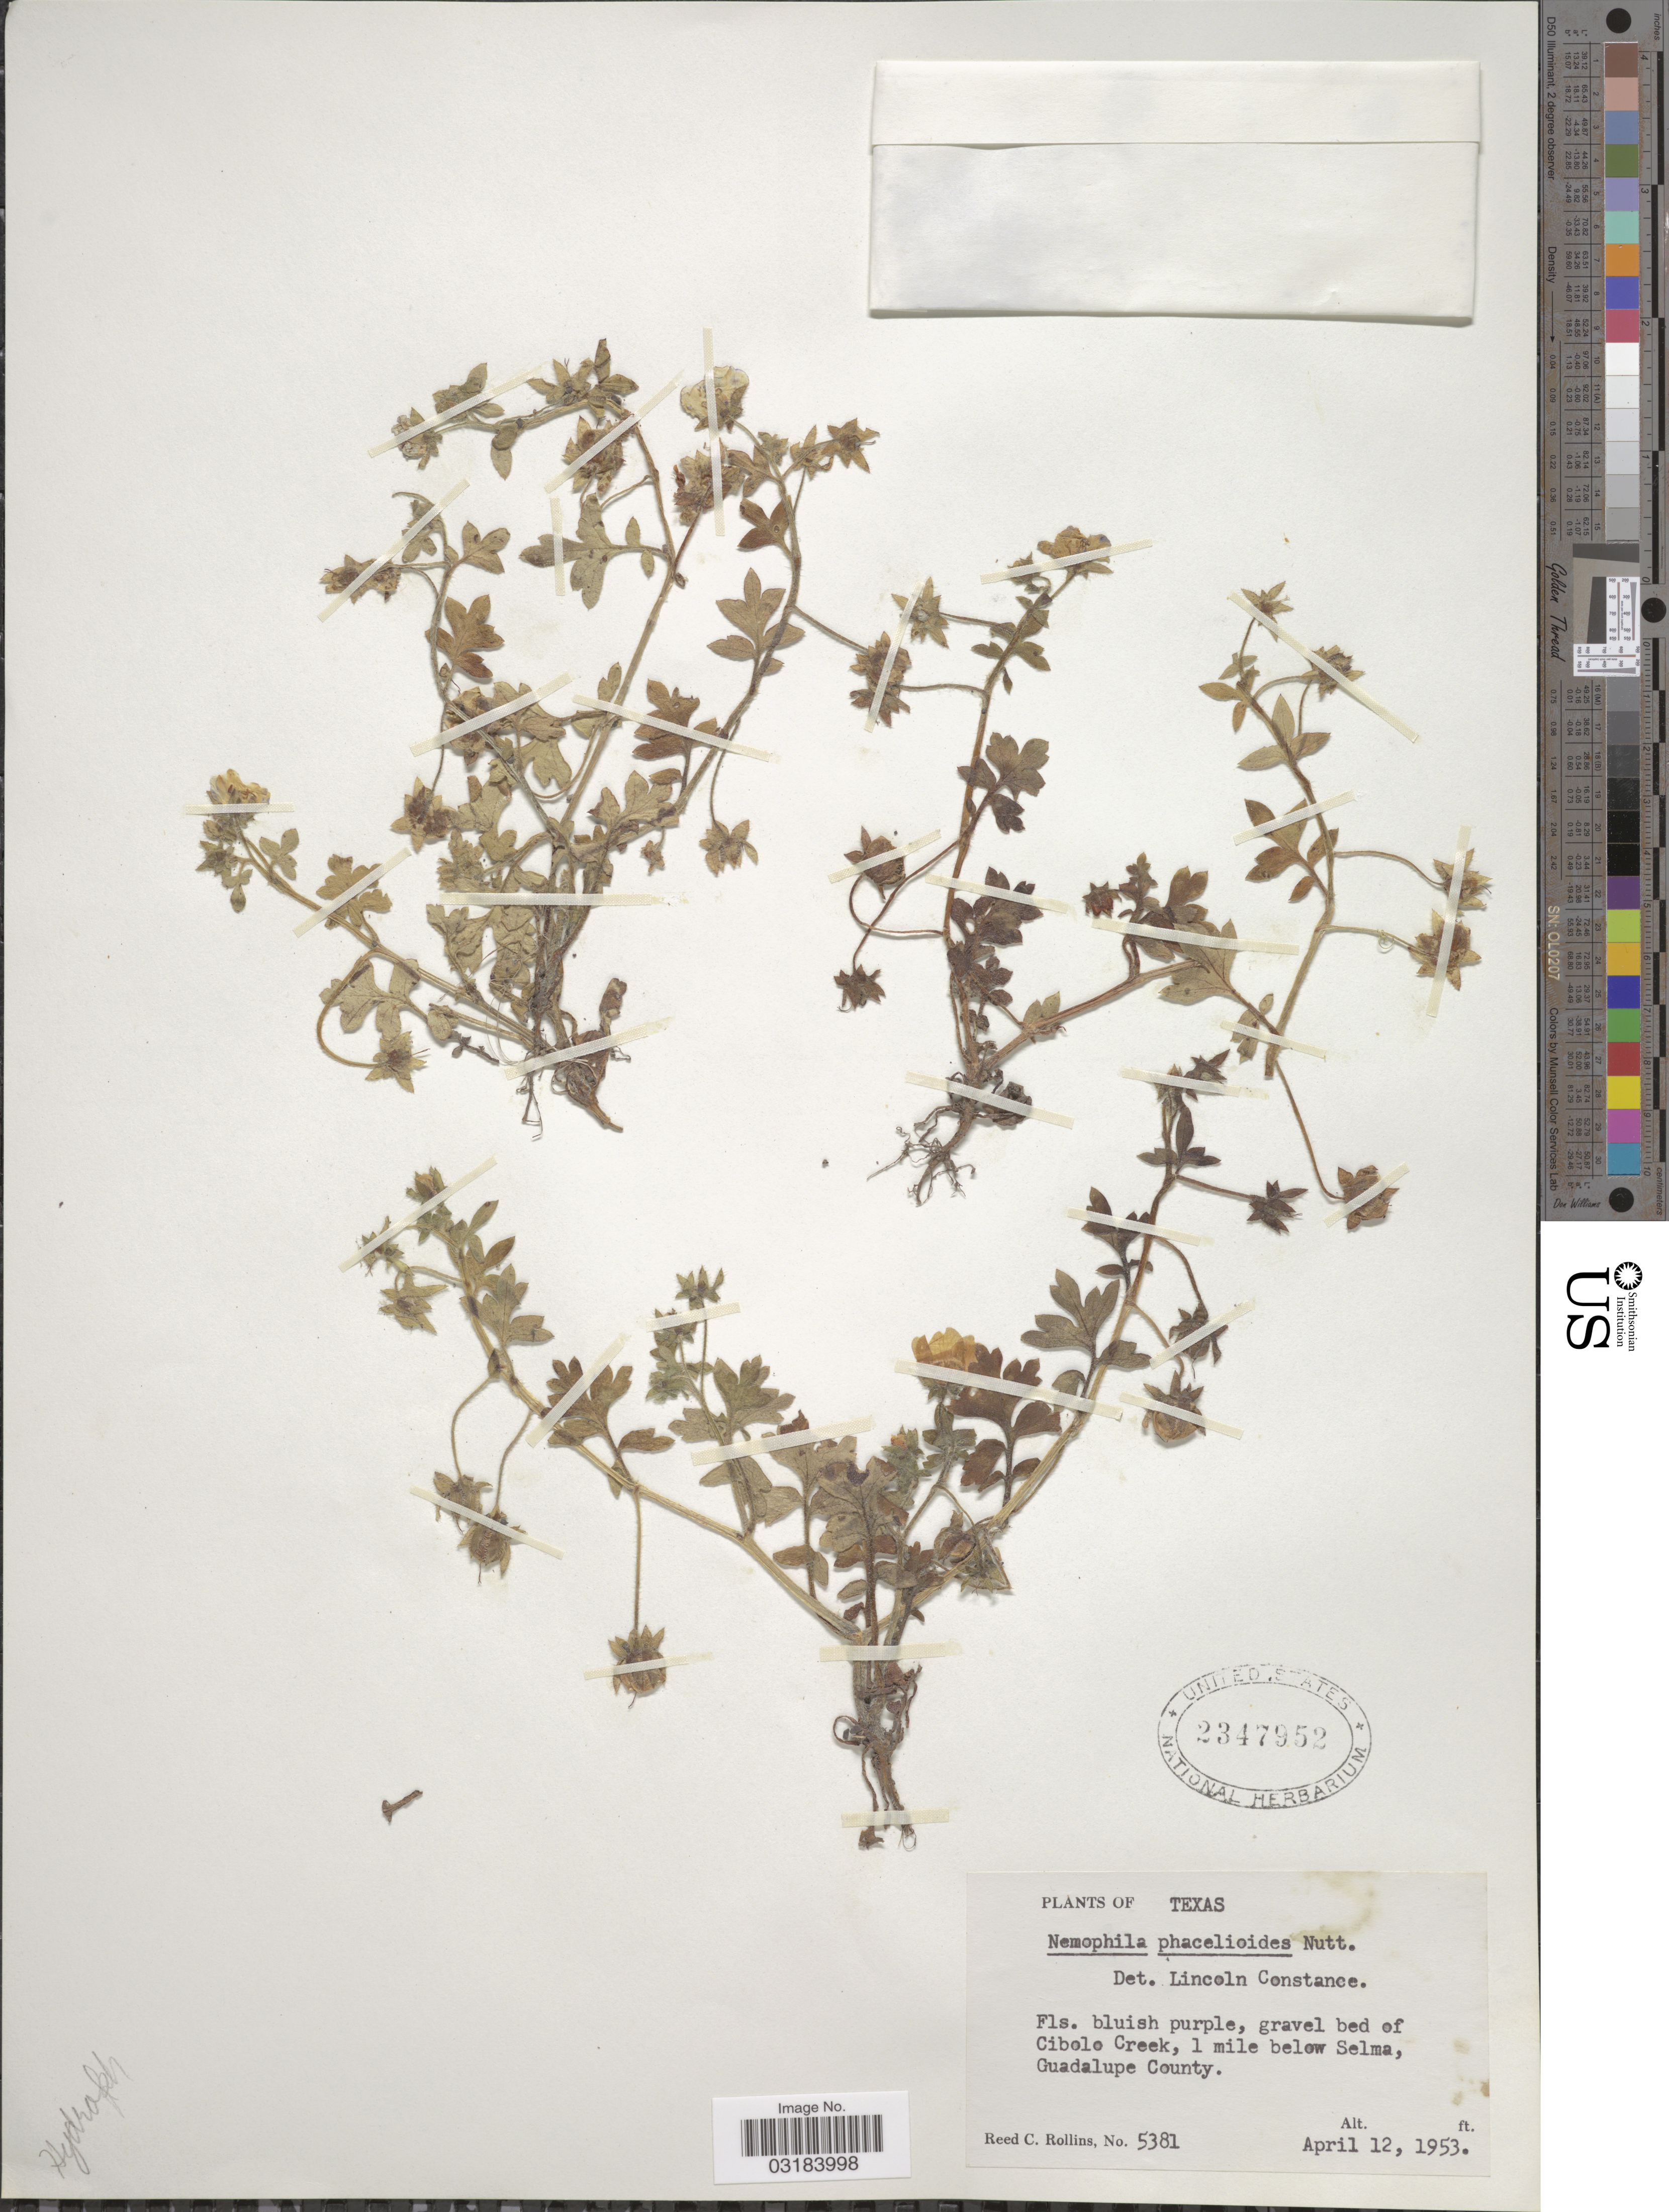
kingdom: Plantae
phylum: Tracheophyta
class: Magnoliopsida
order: Boraginales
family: Hydrophyllaceae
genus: Nemophila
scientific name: Nemophila phacelioides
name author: W.P.C. Barton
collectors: R. C. Rollins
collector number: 5381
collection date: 1953-04-12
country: United States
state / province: Texas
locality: Gravel bed of Cibolo Creek, 1 mile below Selma, Guadalupe County.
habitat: gravel bed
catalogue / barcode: US 2347952